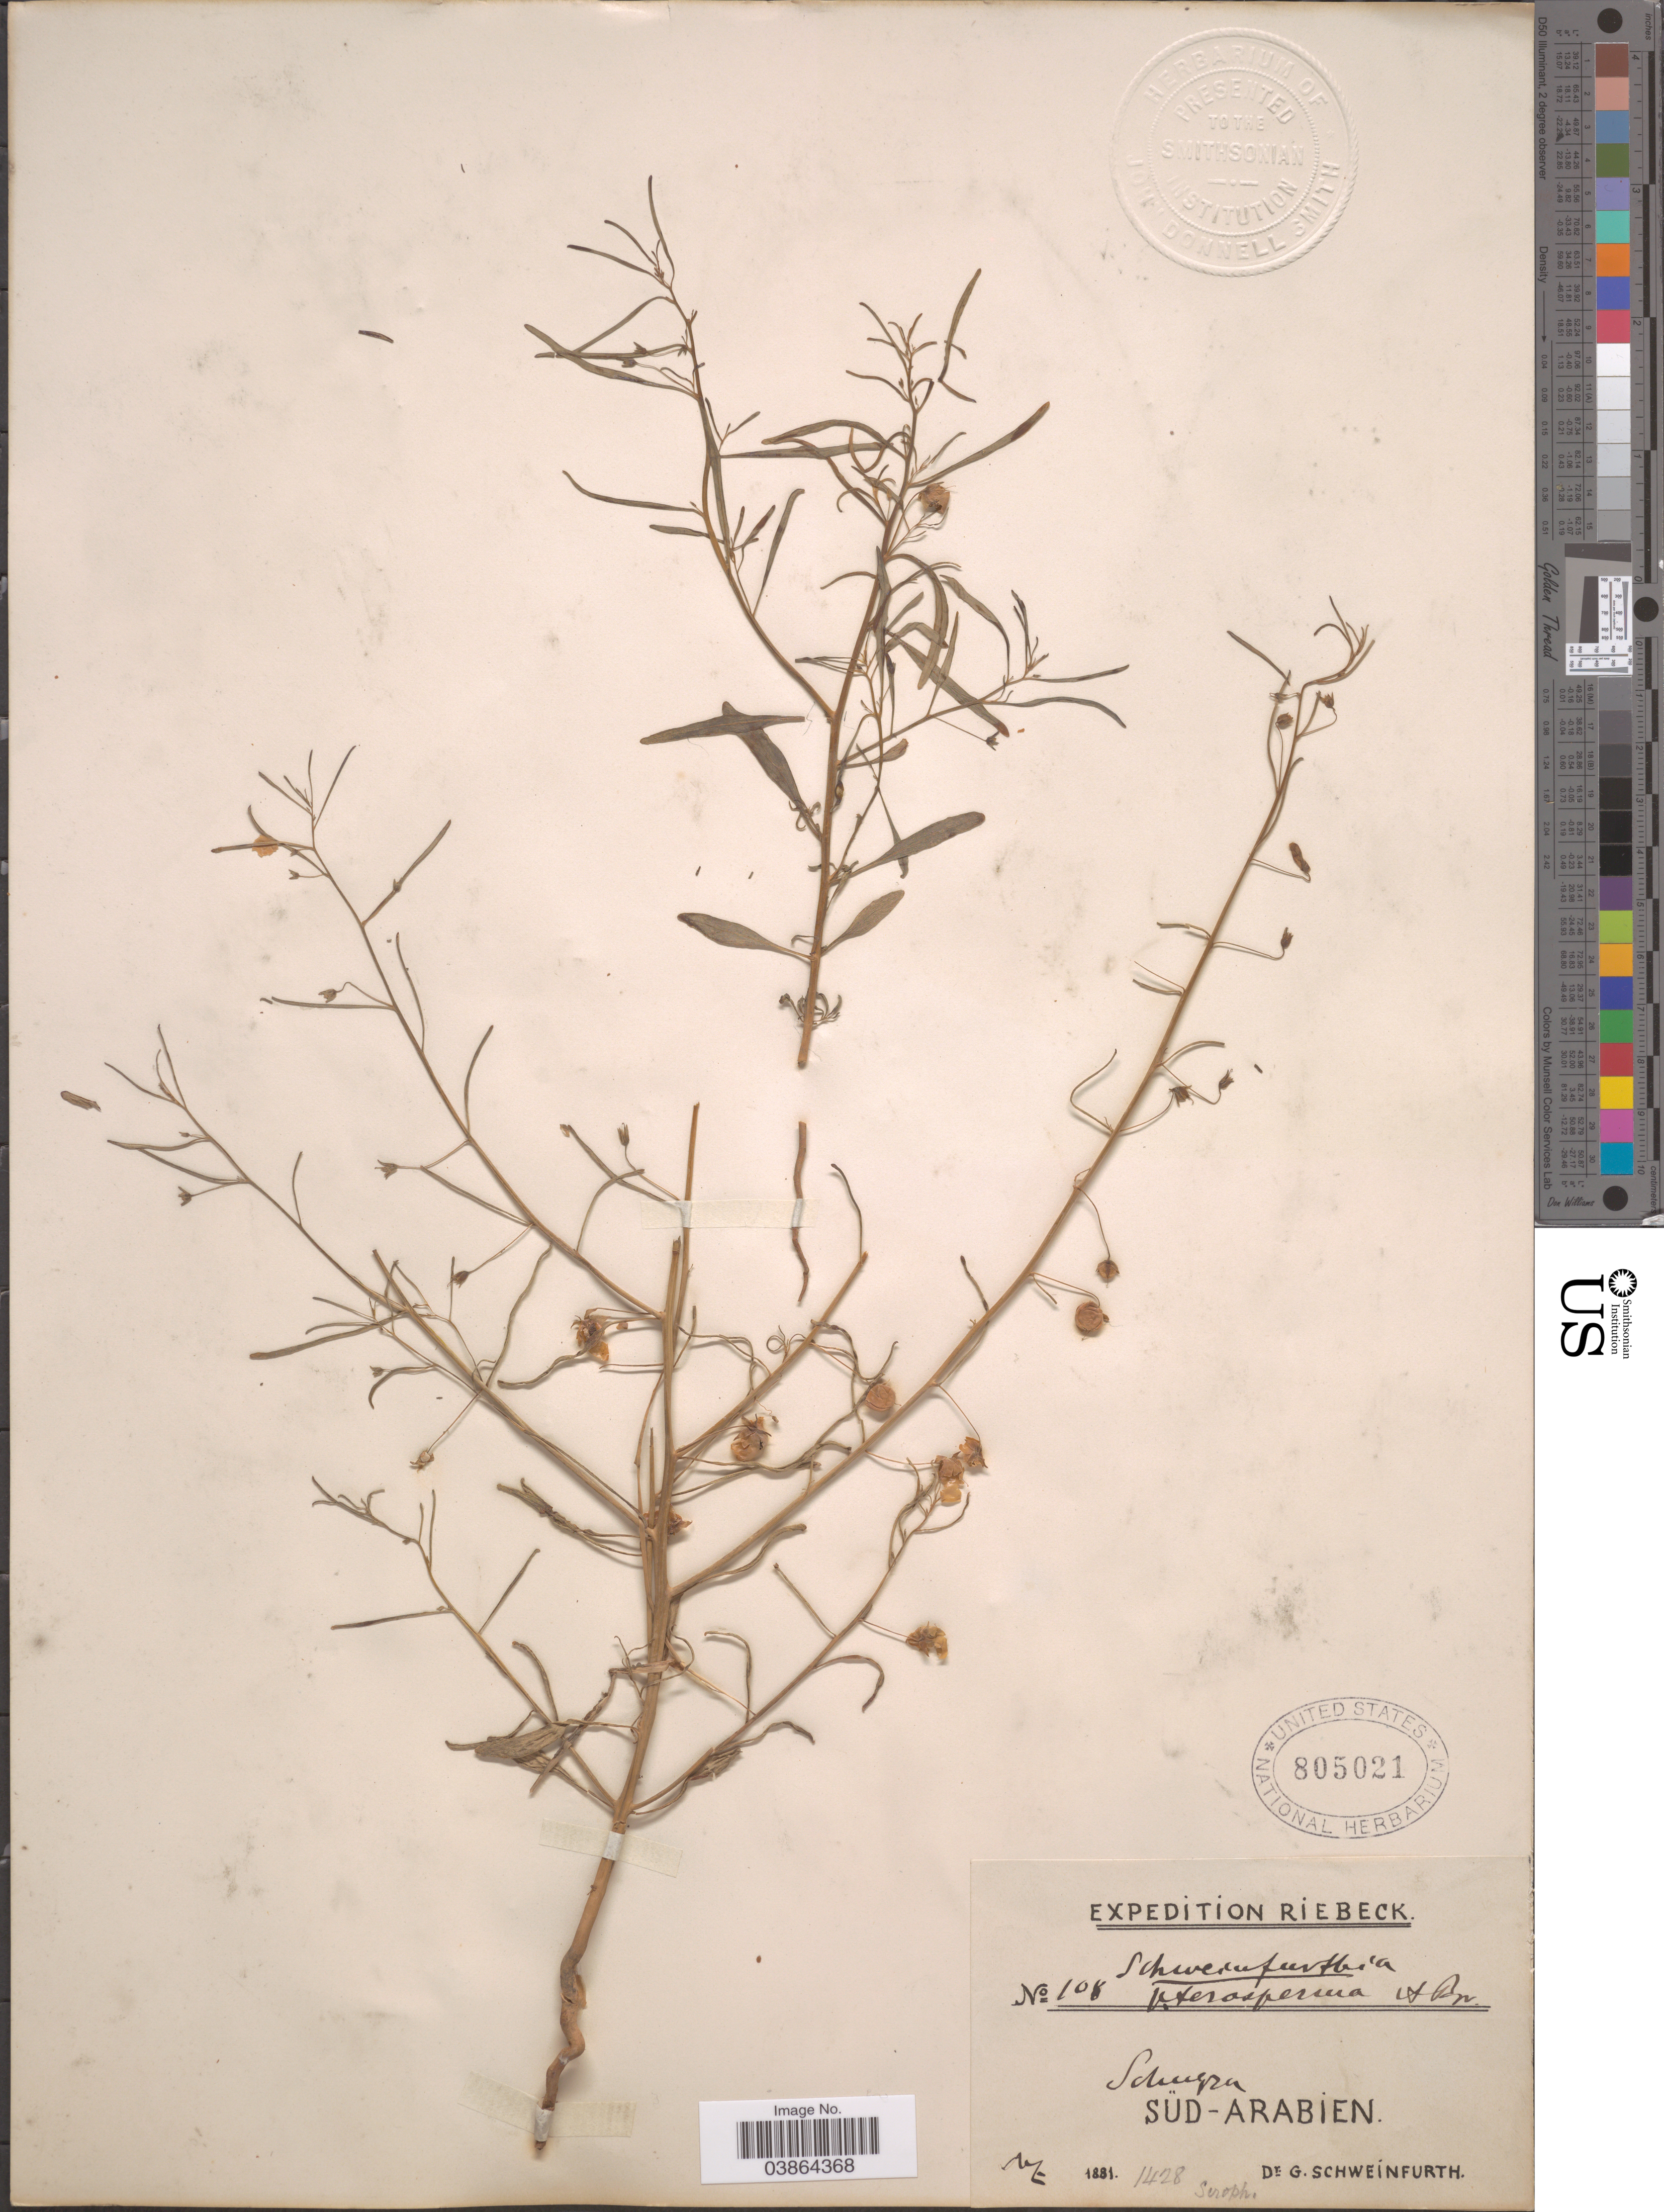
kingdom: Plantae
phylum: Tracheophyta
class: Magnoliopsida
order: Lamiales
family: Plantaginaceae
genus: Schweinfurthia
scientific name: Schweinfurthia pterosperma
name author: A. Braun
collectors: G. A. Schweinfurth (herbarium)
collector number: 108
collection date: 1881-05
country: Saudi Arabia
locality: Shaqra. Süd-Arabien.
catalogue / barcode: US 805021